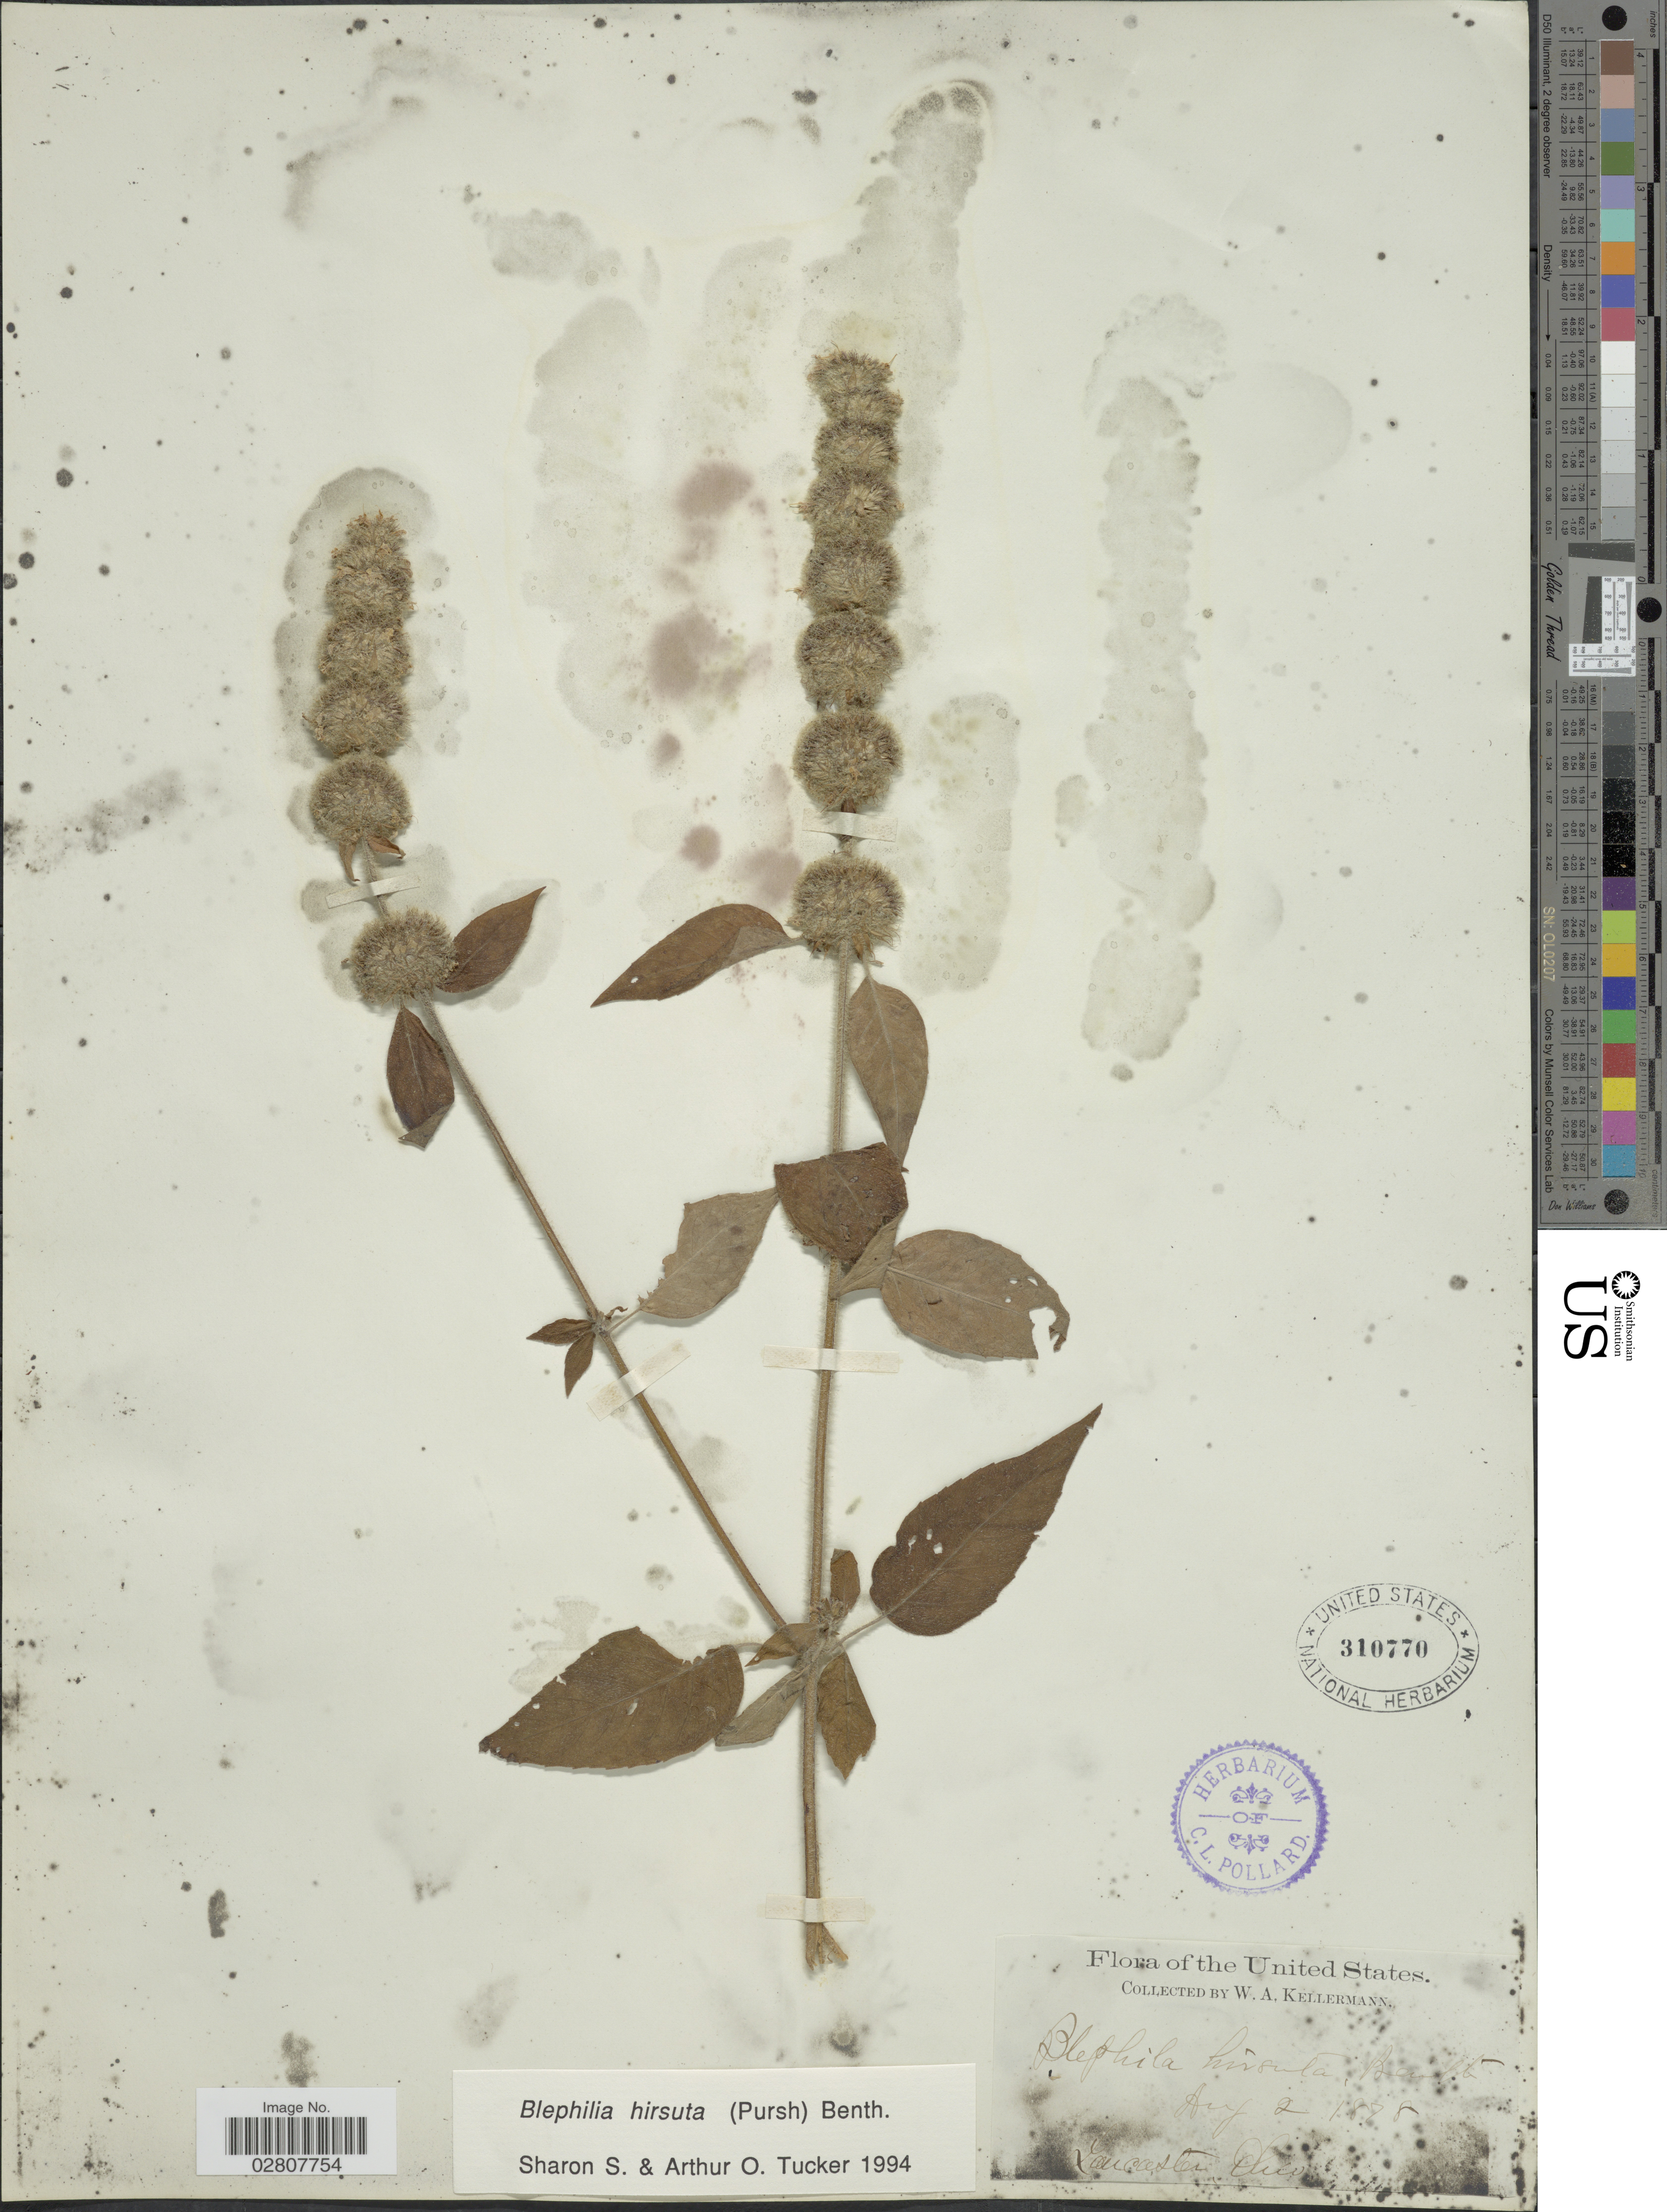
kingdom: Plantae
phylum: Tracheophyta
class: Magnoliopsida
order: Lamiales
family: Lamiaceae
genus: Blephilia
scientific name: Blephilia hirsuta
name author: (Pursh) Benth.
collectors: W. A. Kellermann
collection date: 1878-08-02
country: United States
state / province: Ohio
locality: Lancaster.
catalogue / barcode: US 310770